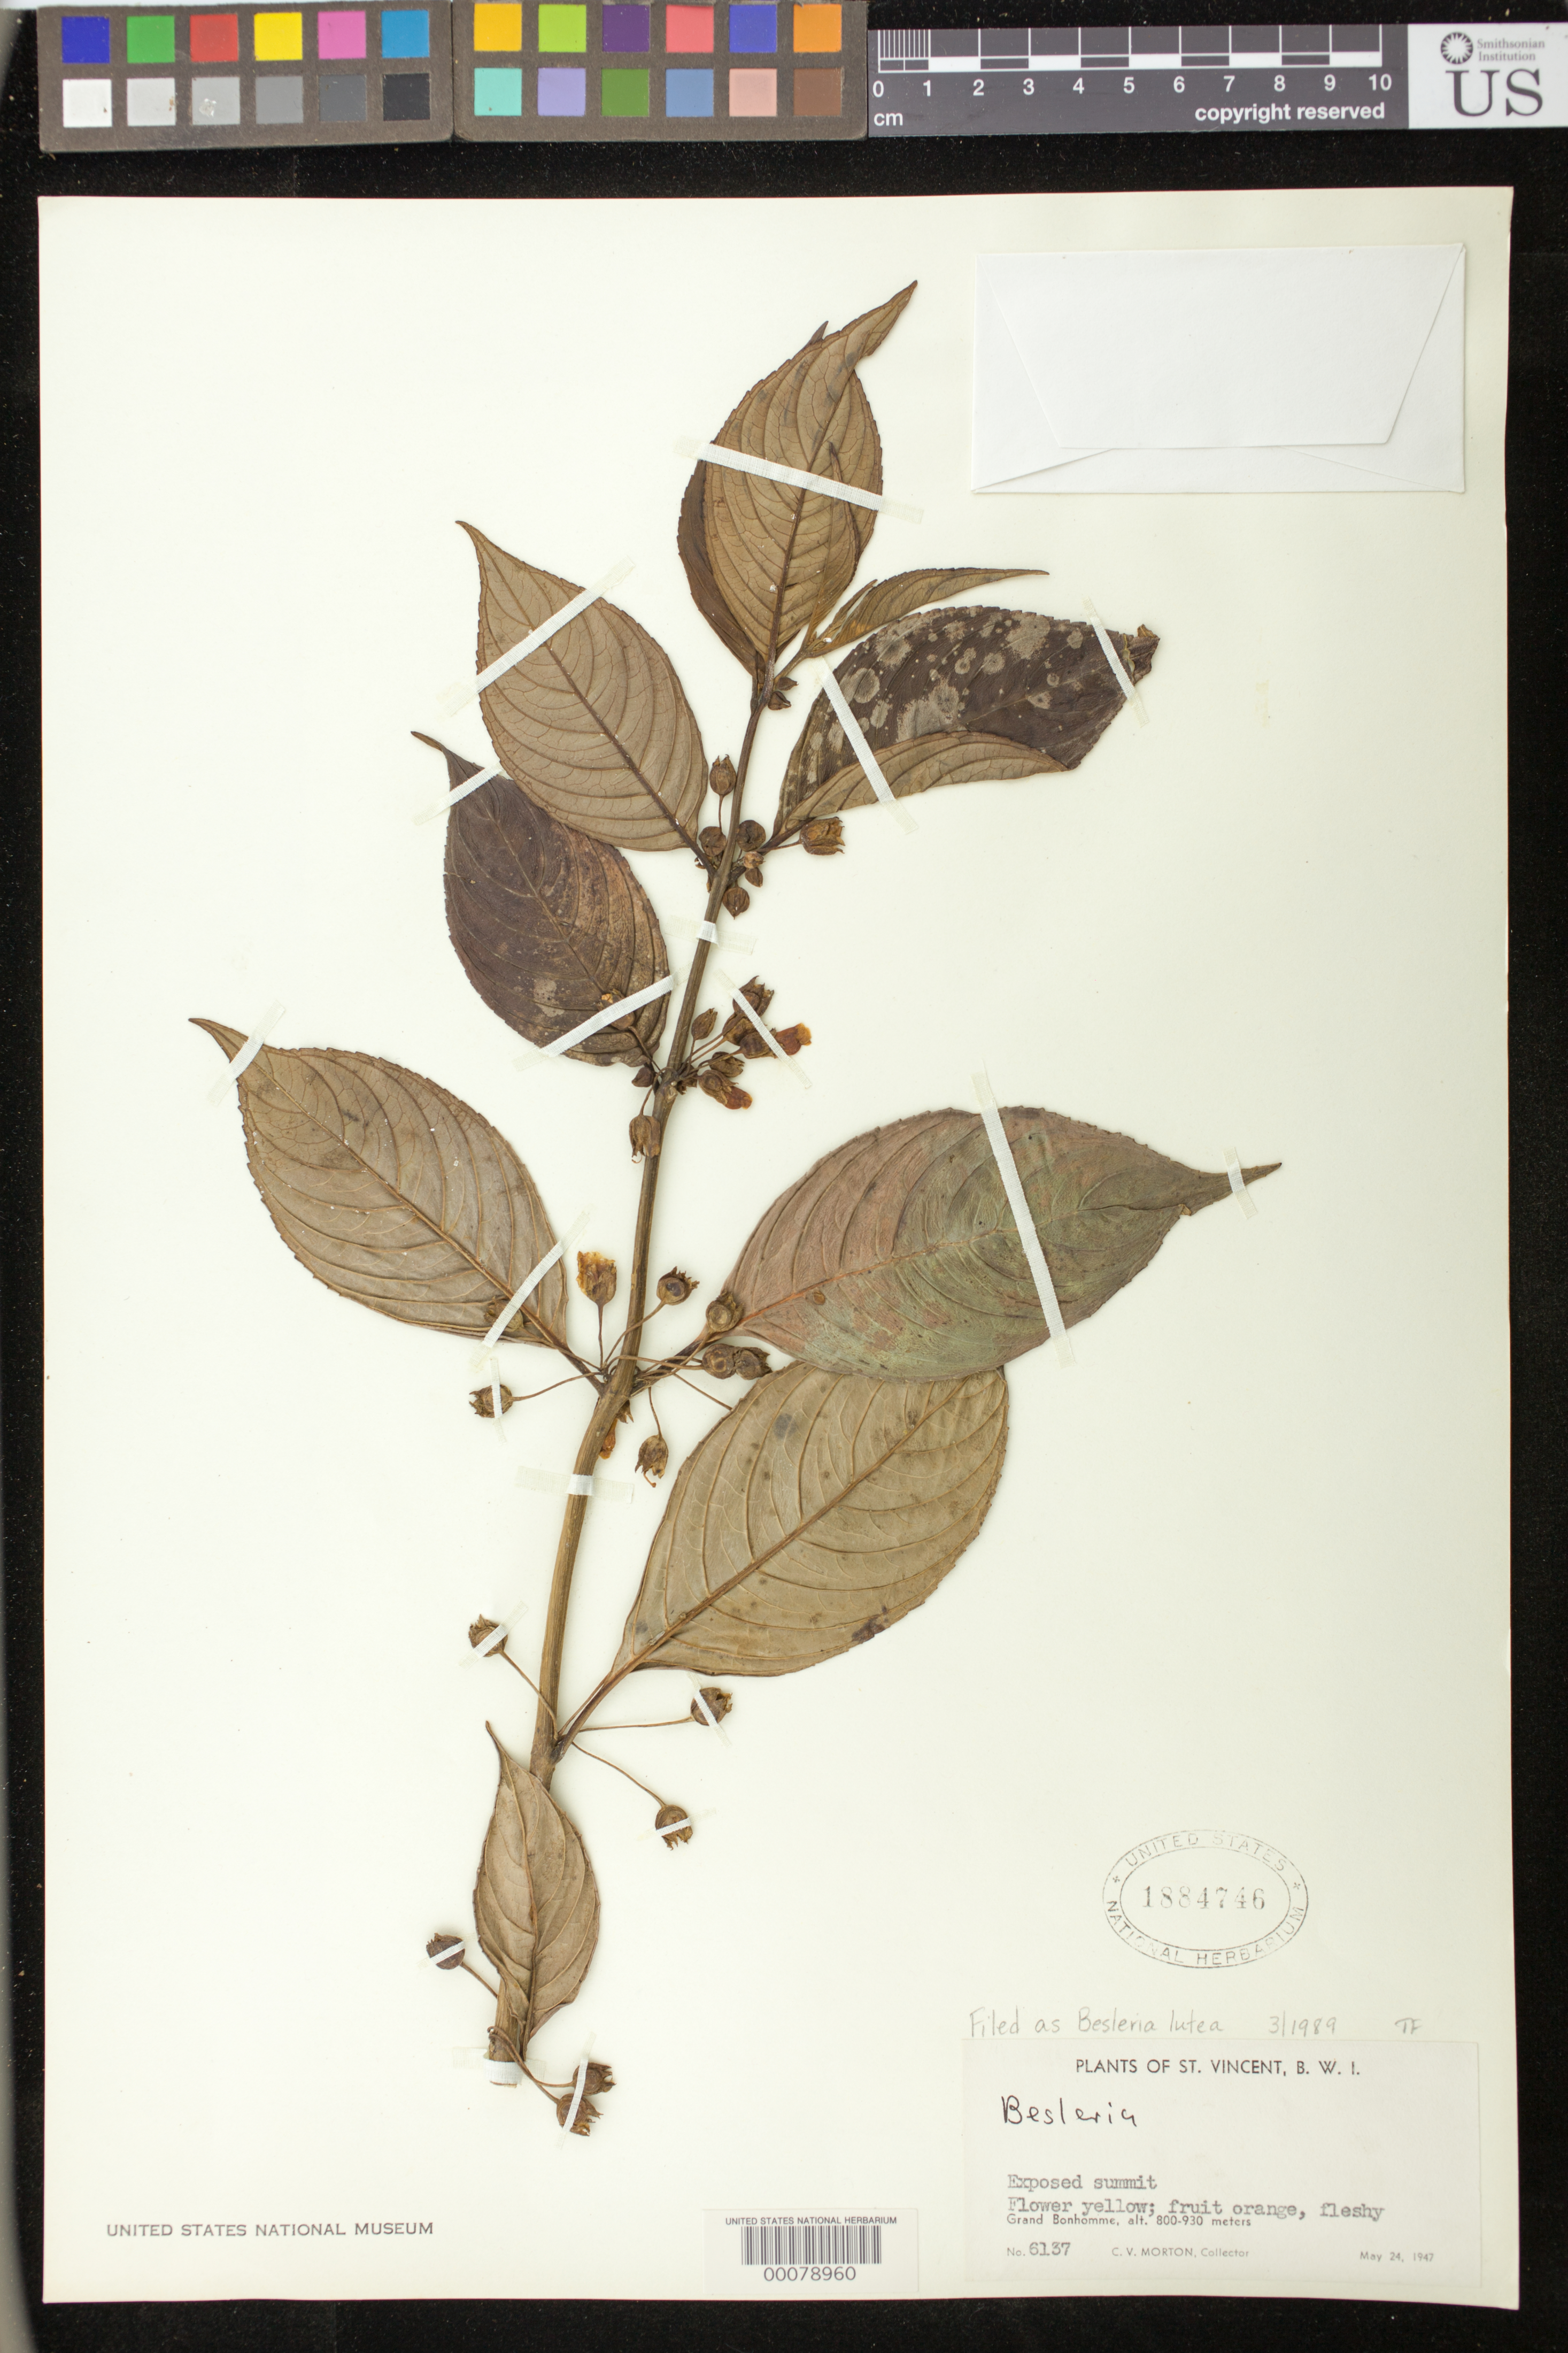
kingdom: Plantae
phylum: Tracheophyta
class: Magnoliopsida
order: Lamiales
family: Gesneriaceae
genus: Besleria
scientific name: Besleria lutea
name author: L.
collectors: C. V. Morton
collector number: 6137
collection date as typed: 24 May 1947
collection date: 1947-05-24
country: St. Vincent - Grenadines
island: St. Vincent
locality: Grand Bonhomme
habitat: Exposed summit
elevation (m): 800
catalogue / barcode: US 1884746